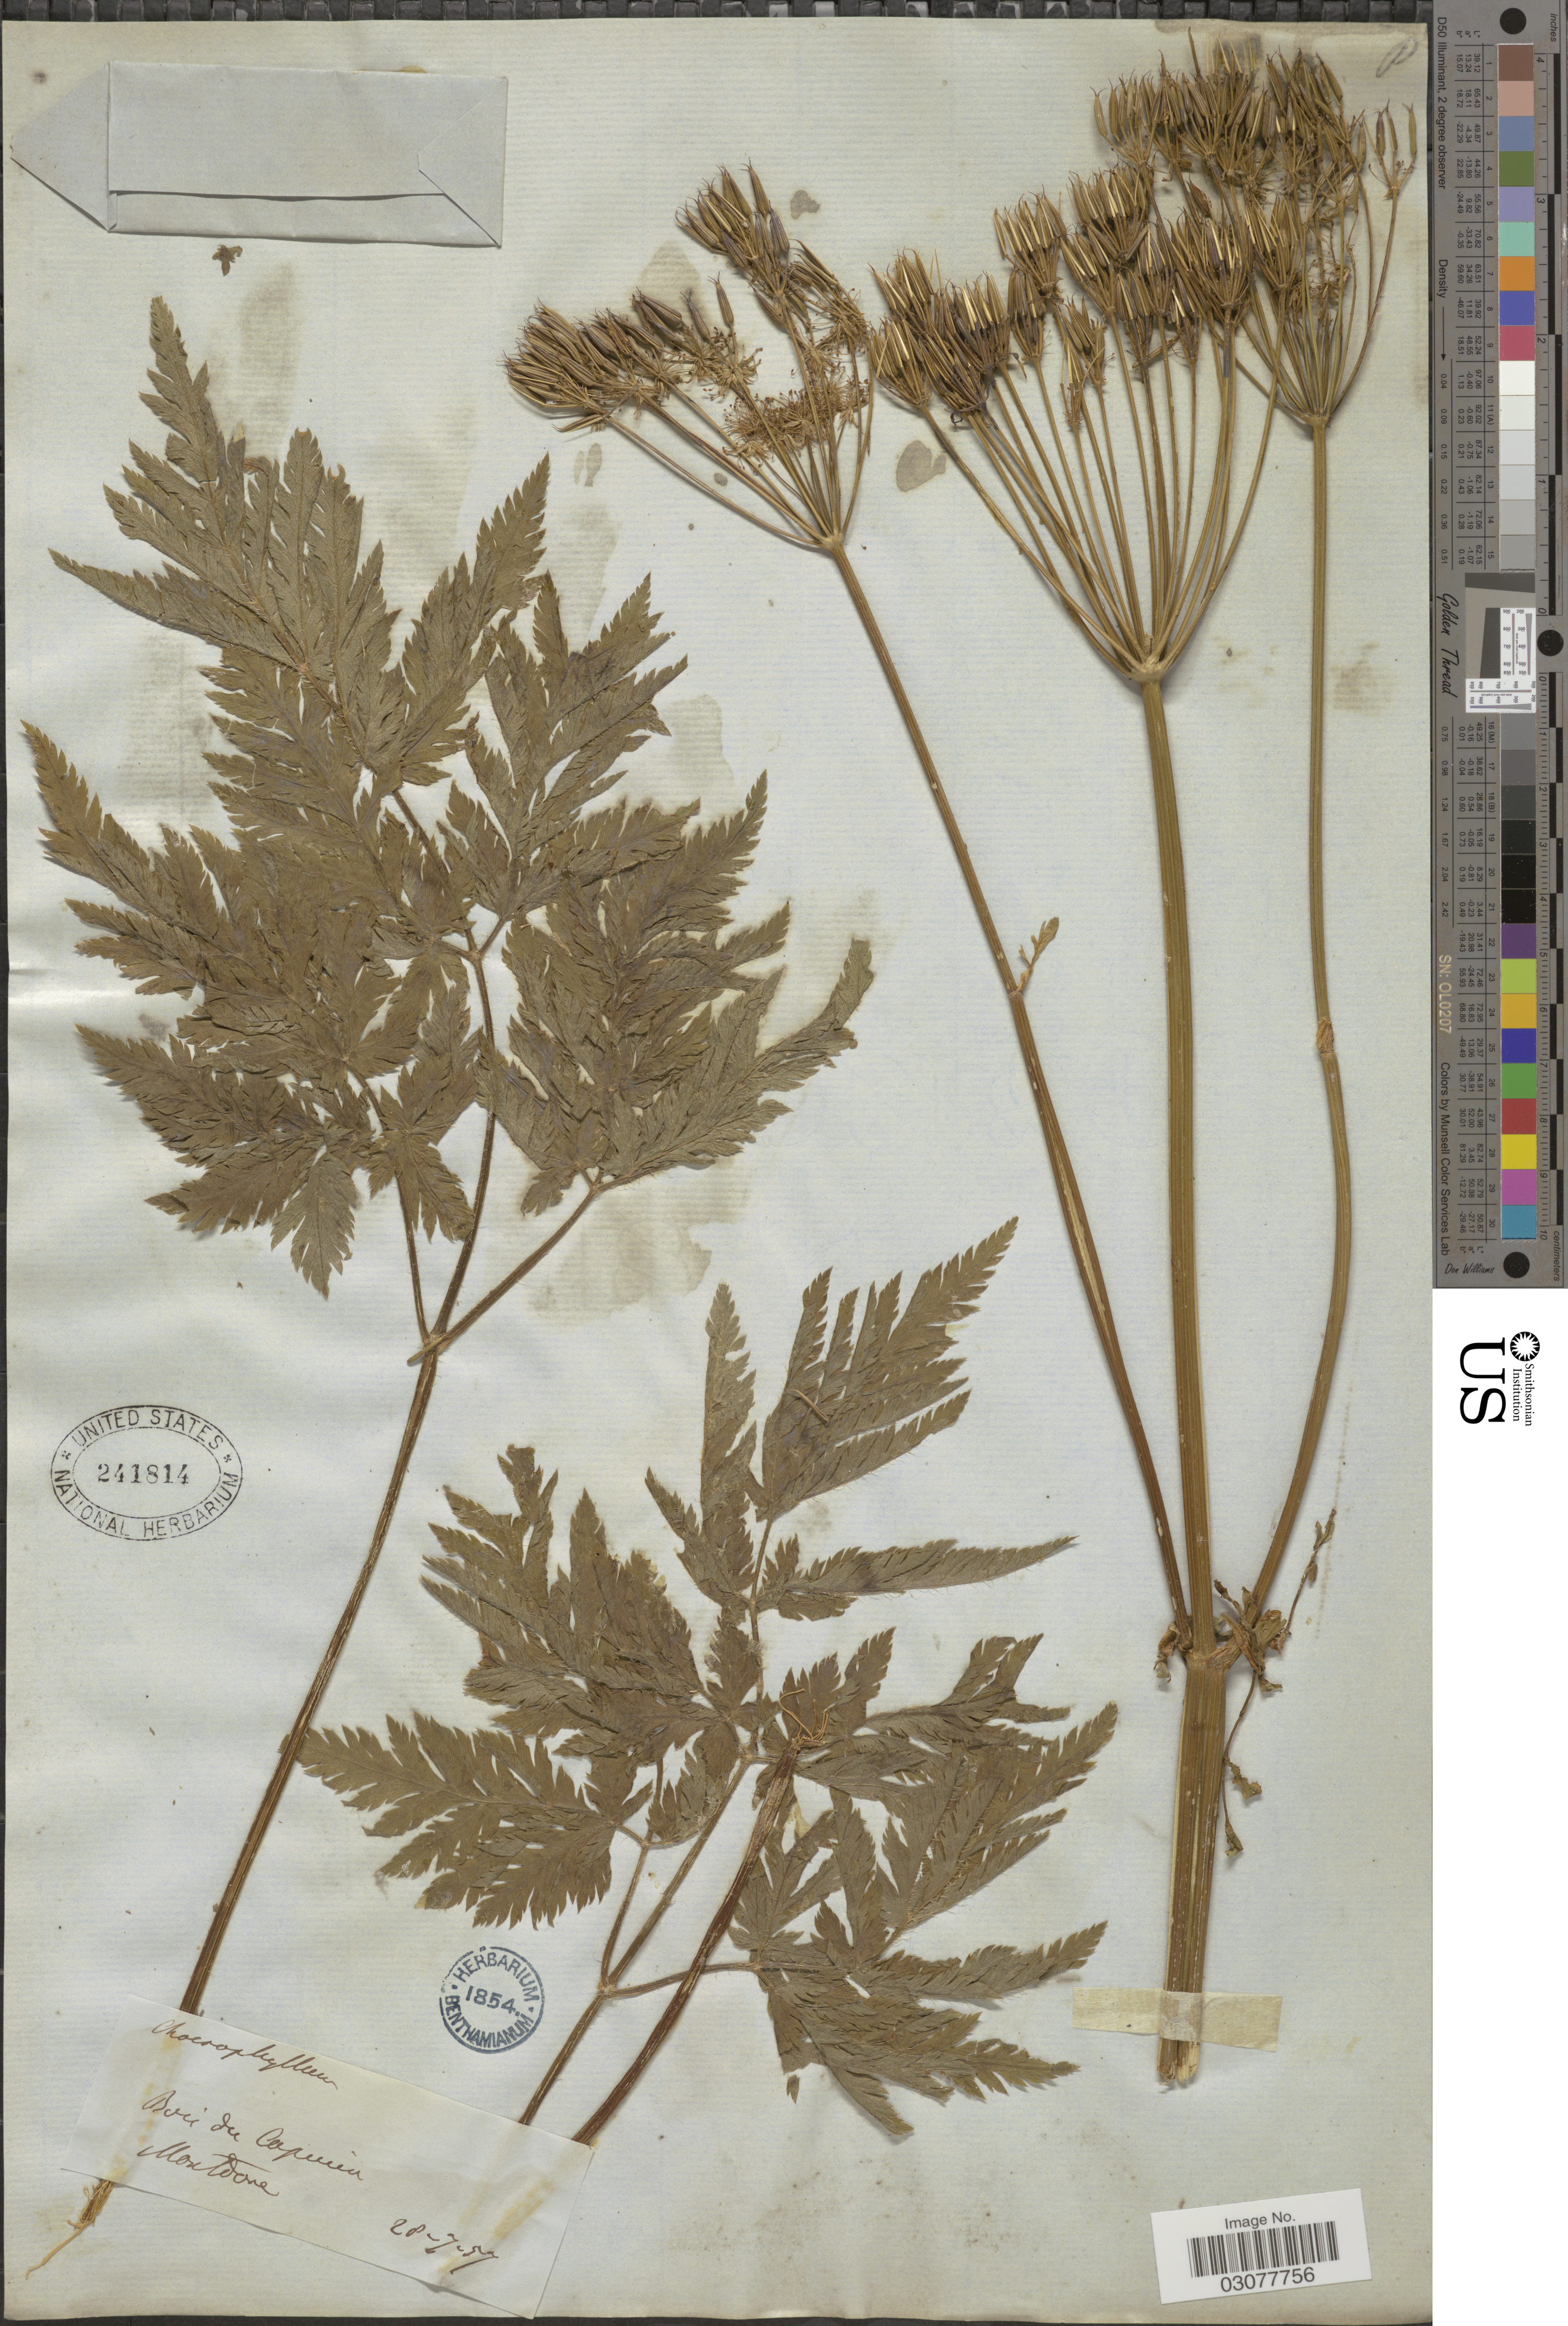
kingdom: Plantae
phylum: Tracheophyta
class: Magnoliopsida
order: Apiales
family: Apiaceae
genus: Chaerophyllum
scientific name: Chaerophyllum sp.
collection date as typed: Transcribed d/m/y: 28/7/57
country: France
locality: Bois du Capuia [interpreted]. Montdore.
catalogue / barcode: US 241814